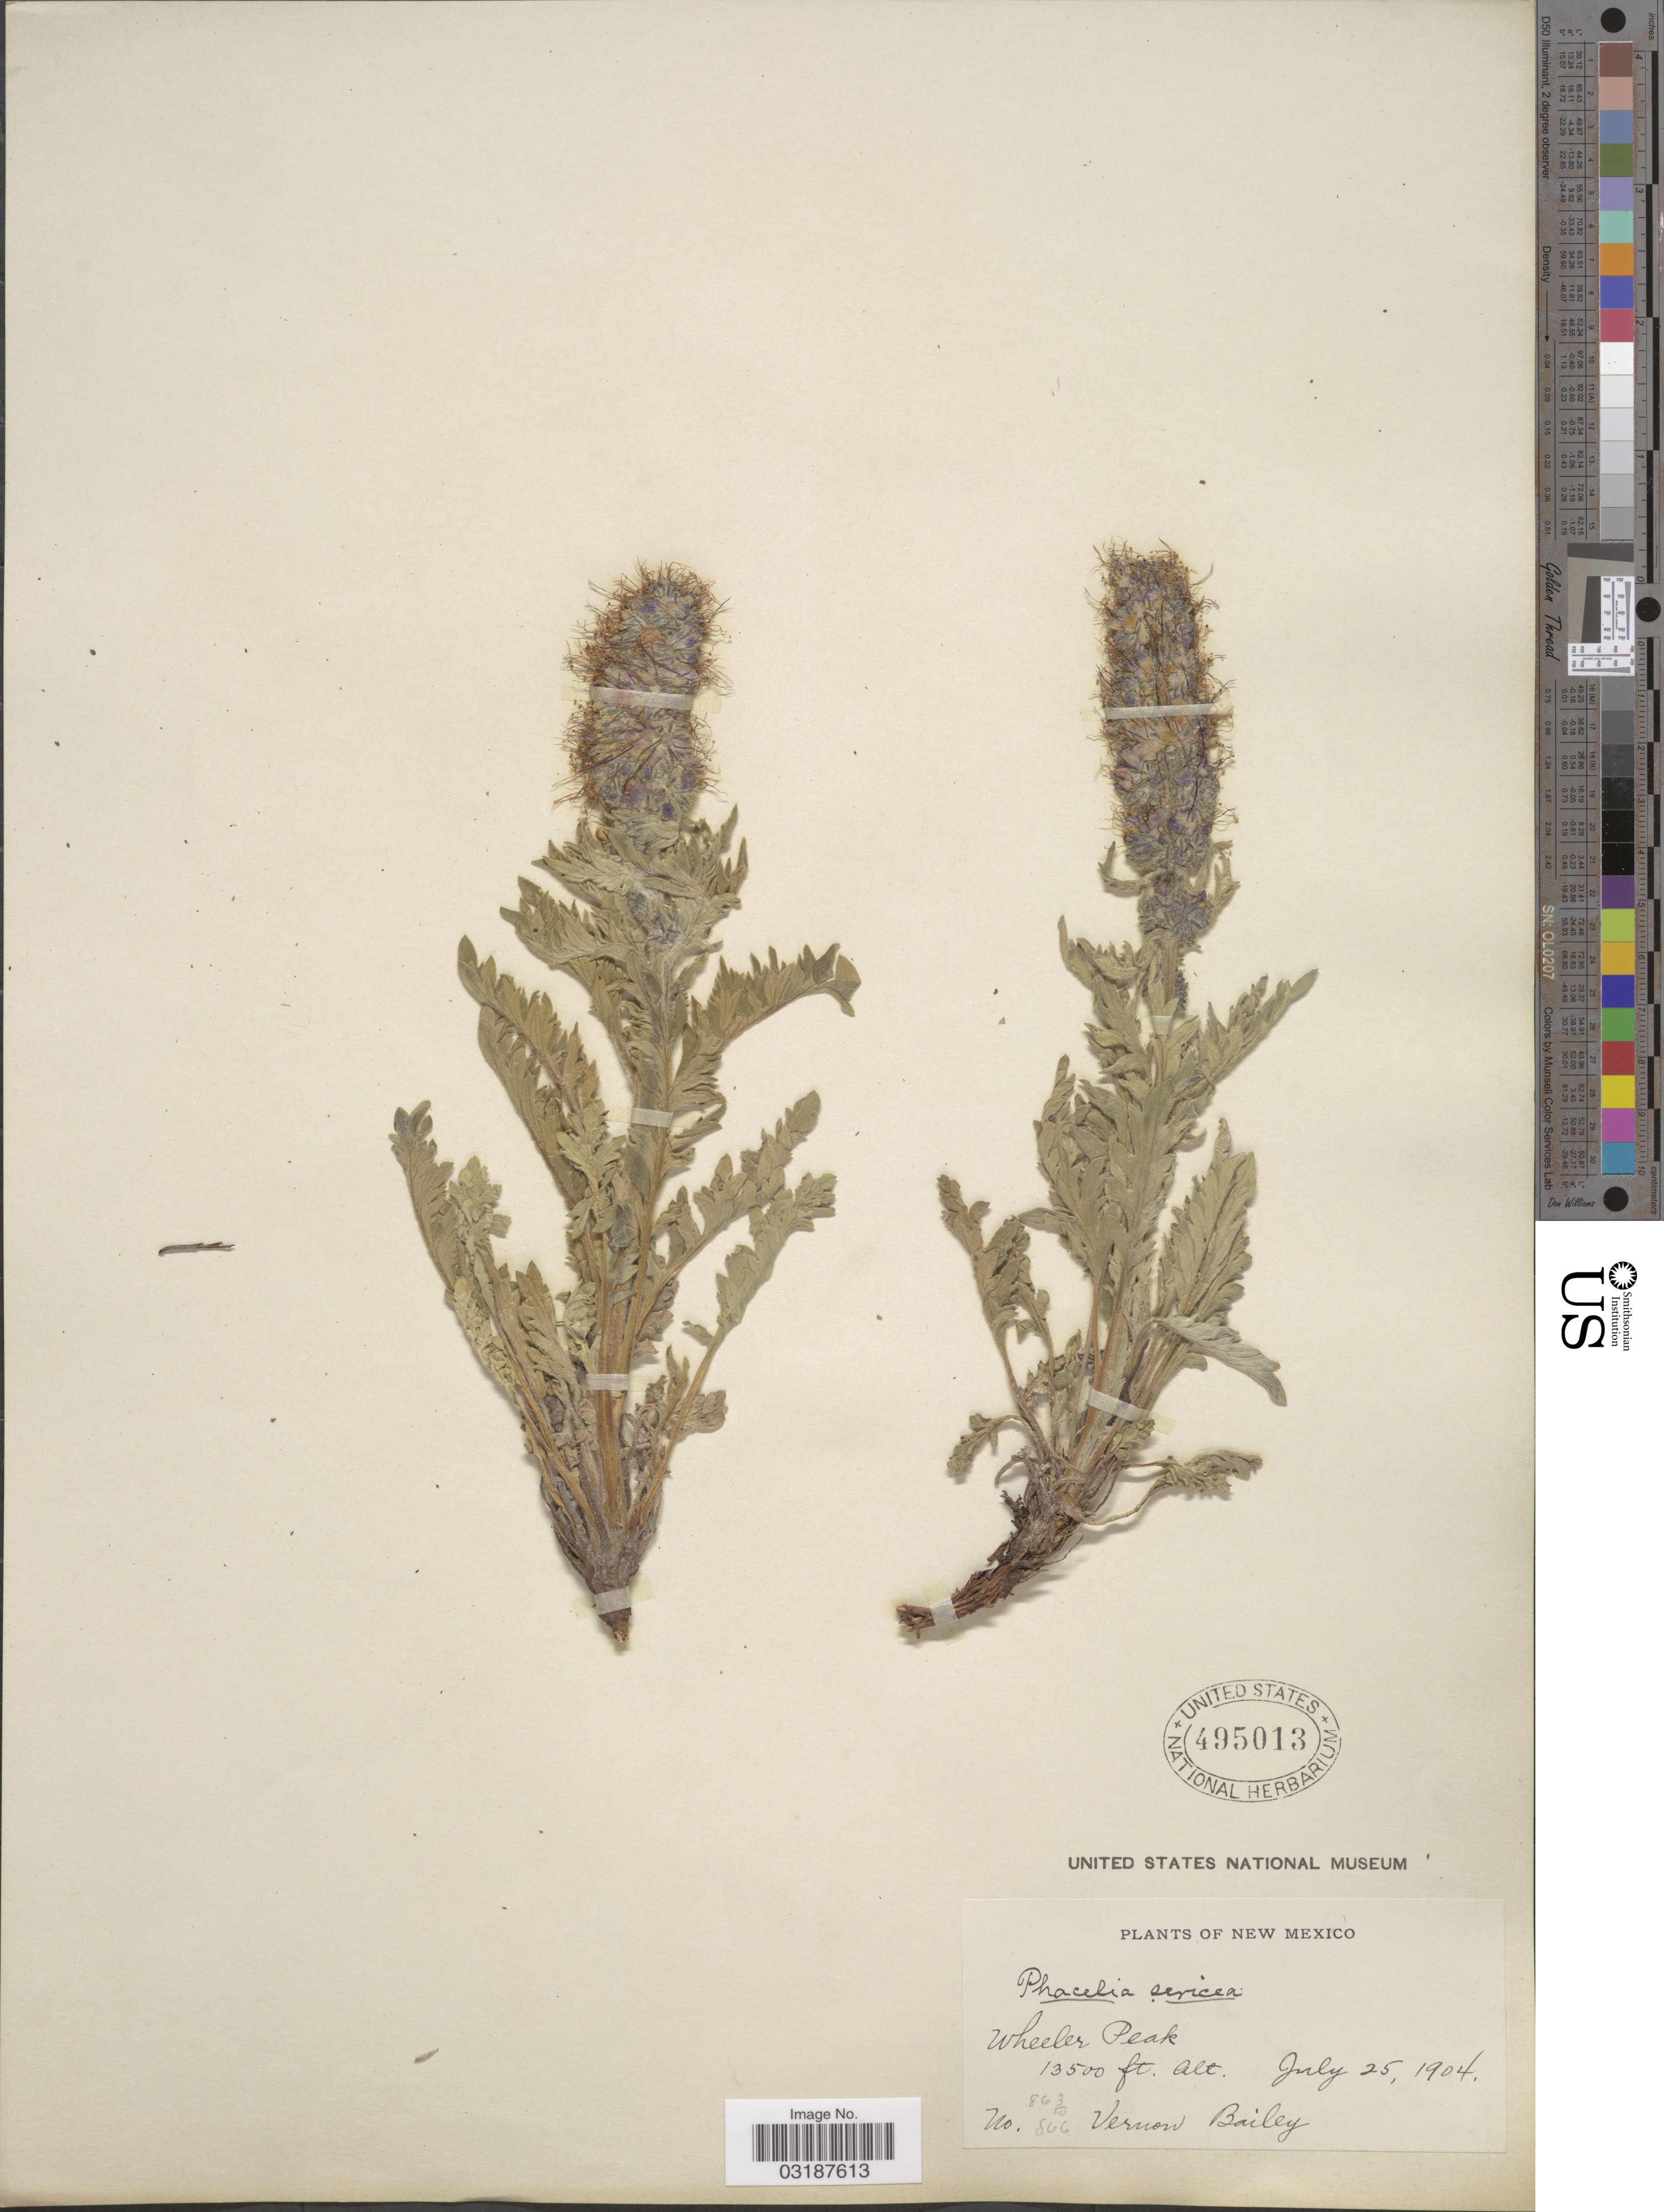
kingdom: Plantae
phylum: Tracheophyta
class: Magnoliopsida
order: Boraginales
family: Hydrophyllaceae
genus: Phacelia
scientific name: Phacelia sericea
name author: (Graham) A. Gray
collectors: V. O. Bailey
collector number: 863/866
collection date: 1904-07-25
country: United States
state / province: New Mexico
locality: Wheeler Peak.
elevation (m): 4115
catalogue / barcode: US 495013